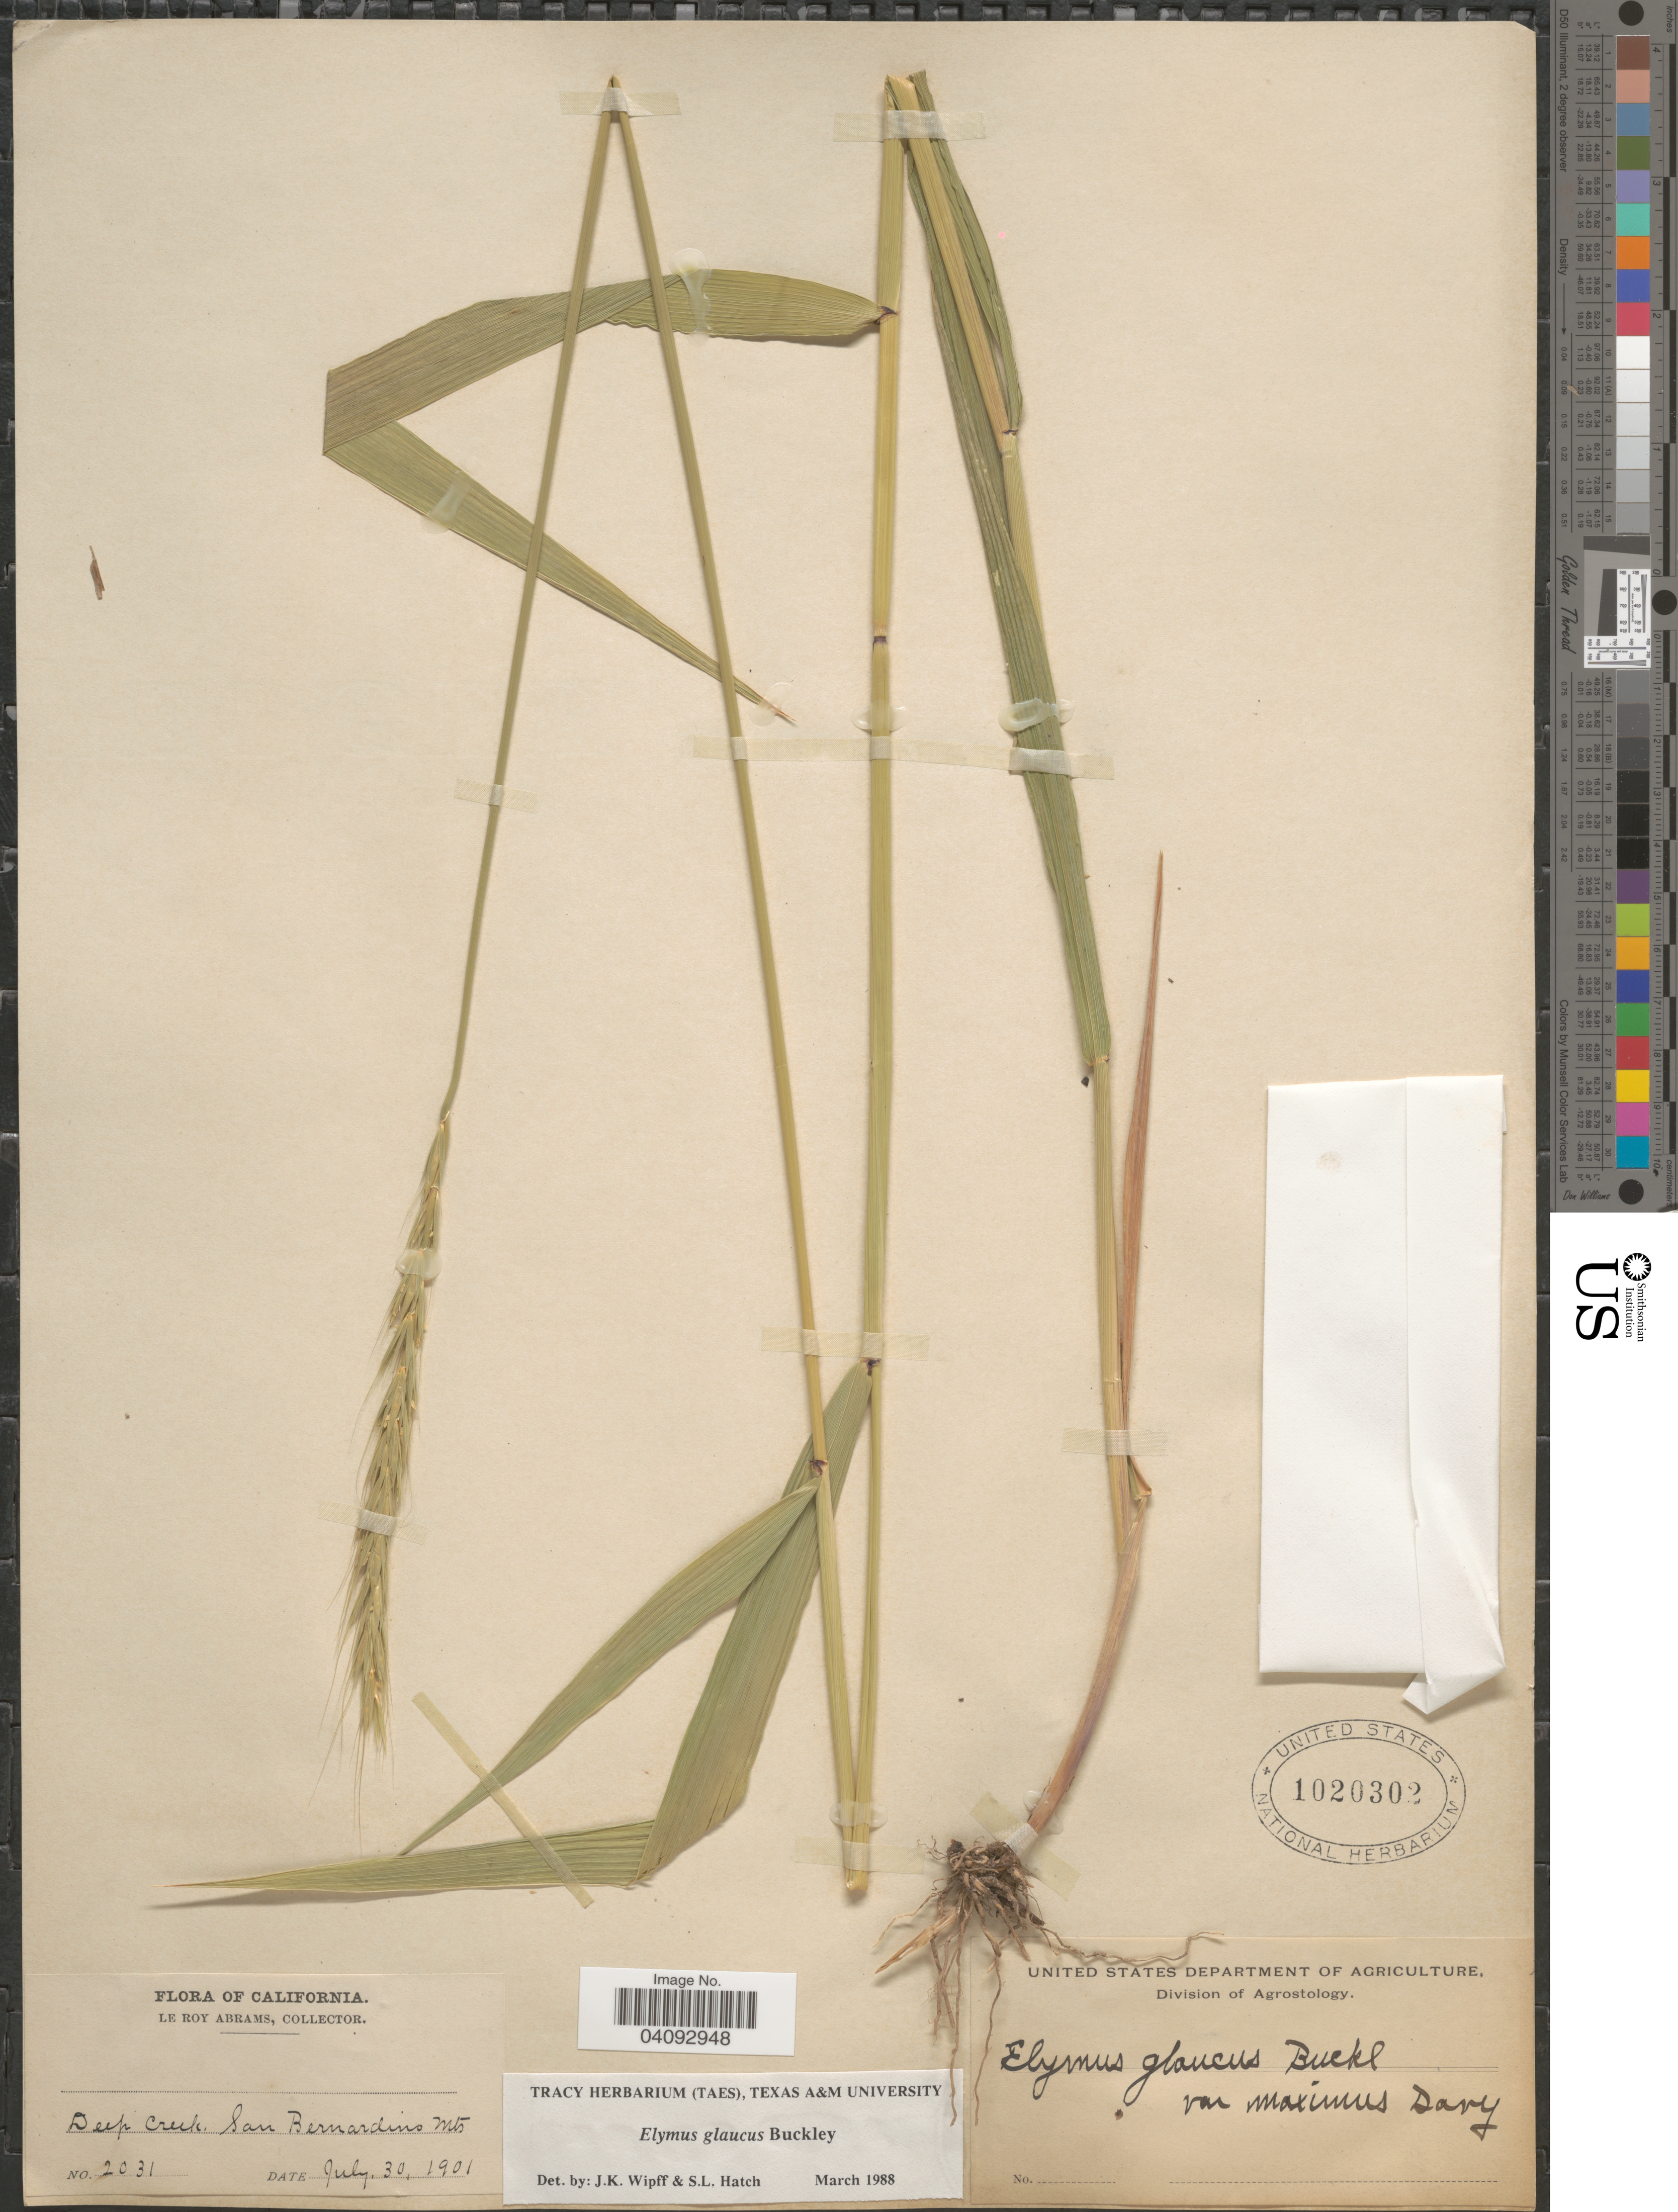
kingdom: Plantae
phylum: Tracheophyta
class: Liliopsida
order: Poales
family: Poaceae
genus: Elymus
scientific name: Elymus glaucus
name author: Buckley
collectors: L. Abrams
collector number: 2031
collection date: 1901-07-30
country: United States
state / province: California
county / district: San Bernardino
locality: Deep Creek. San Bernardino Mts.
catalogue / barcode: US 1020302